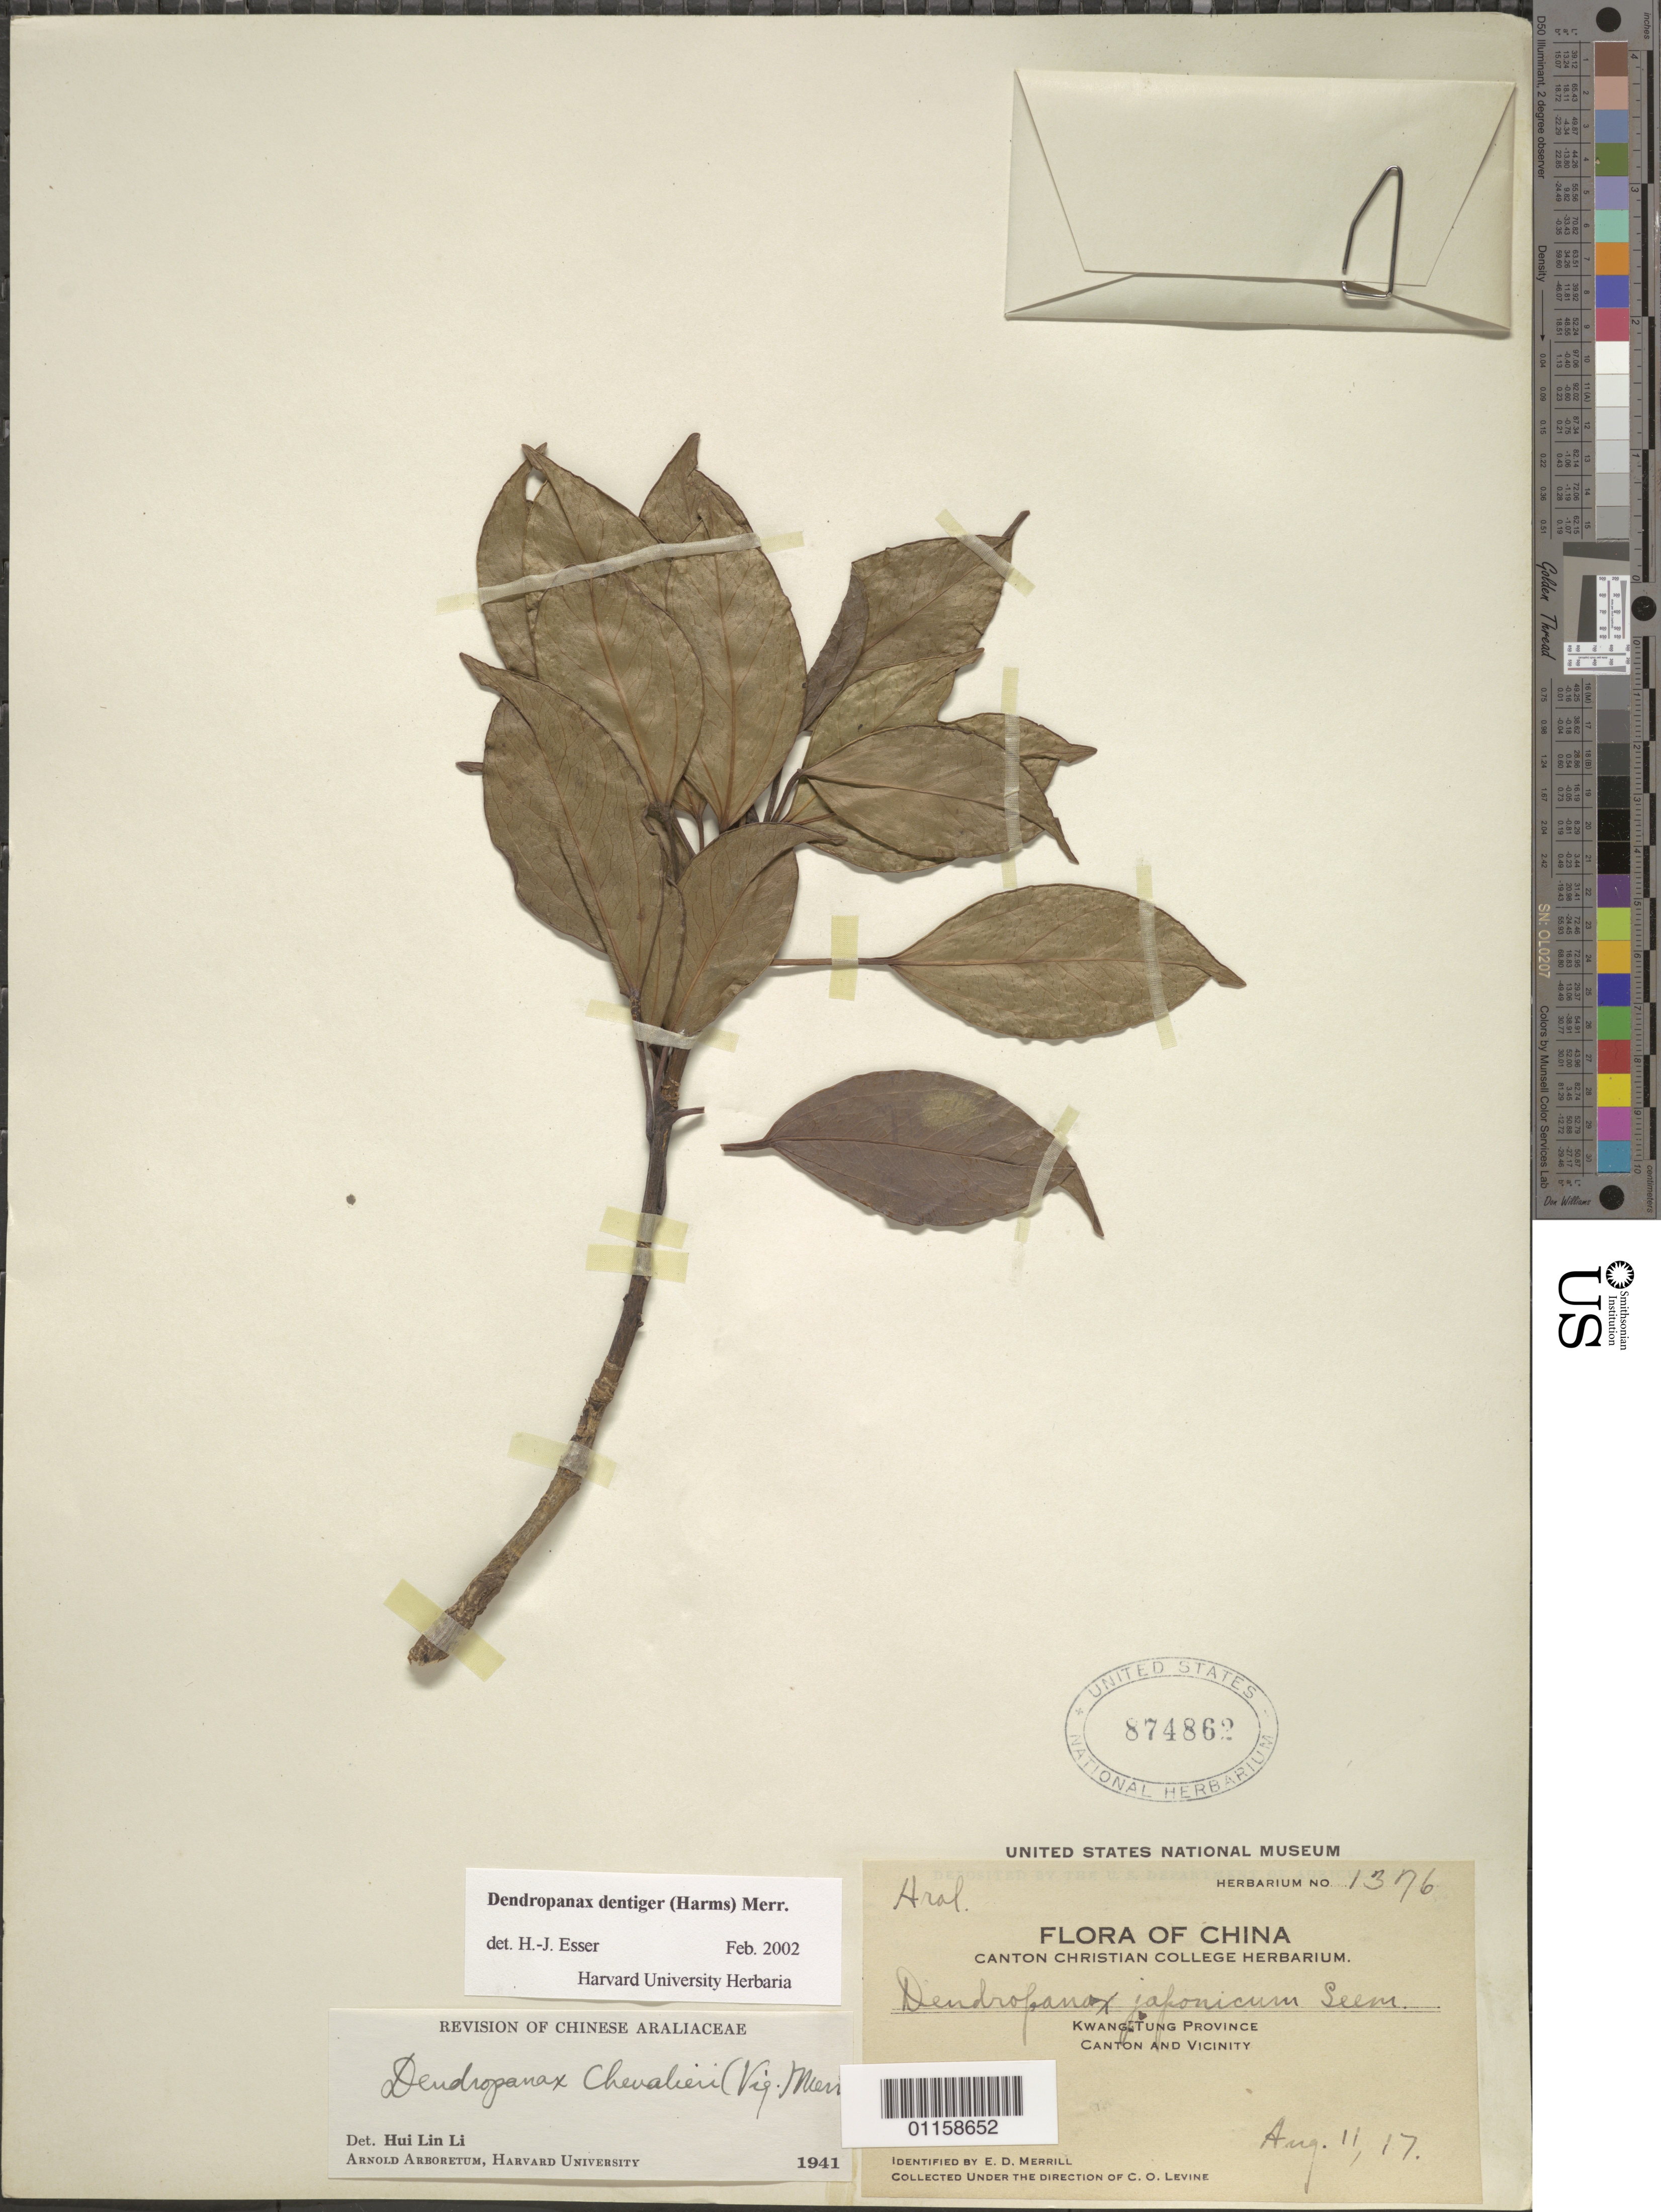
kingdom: Plantae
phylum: Tracheophyta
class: Magnoliopsida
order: Apiales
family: Araliaceae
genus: Dendropanax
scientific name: Dendropanax dentigerus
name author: (Harms) Merr.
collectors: C. O. Levine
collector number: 1376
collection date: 1917-08-11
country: China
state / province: Guangdong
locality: Canton and Vicinity.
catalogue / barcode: US 874862